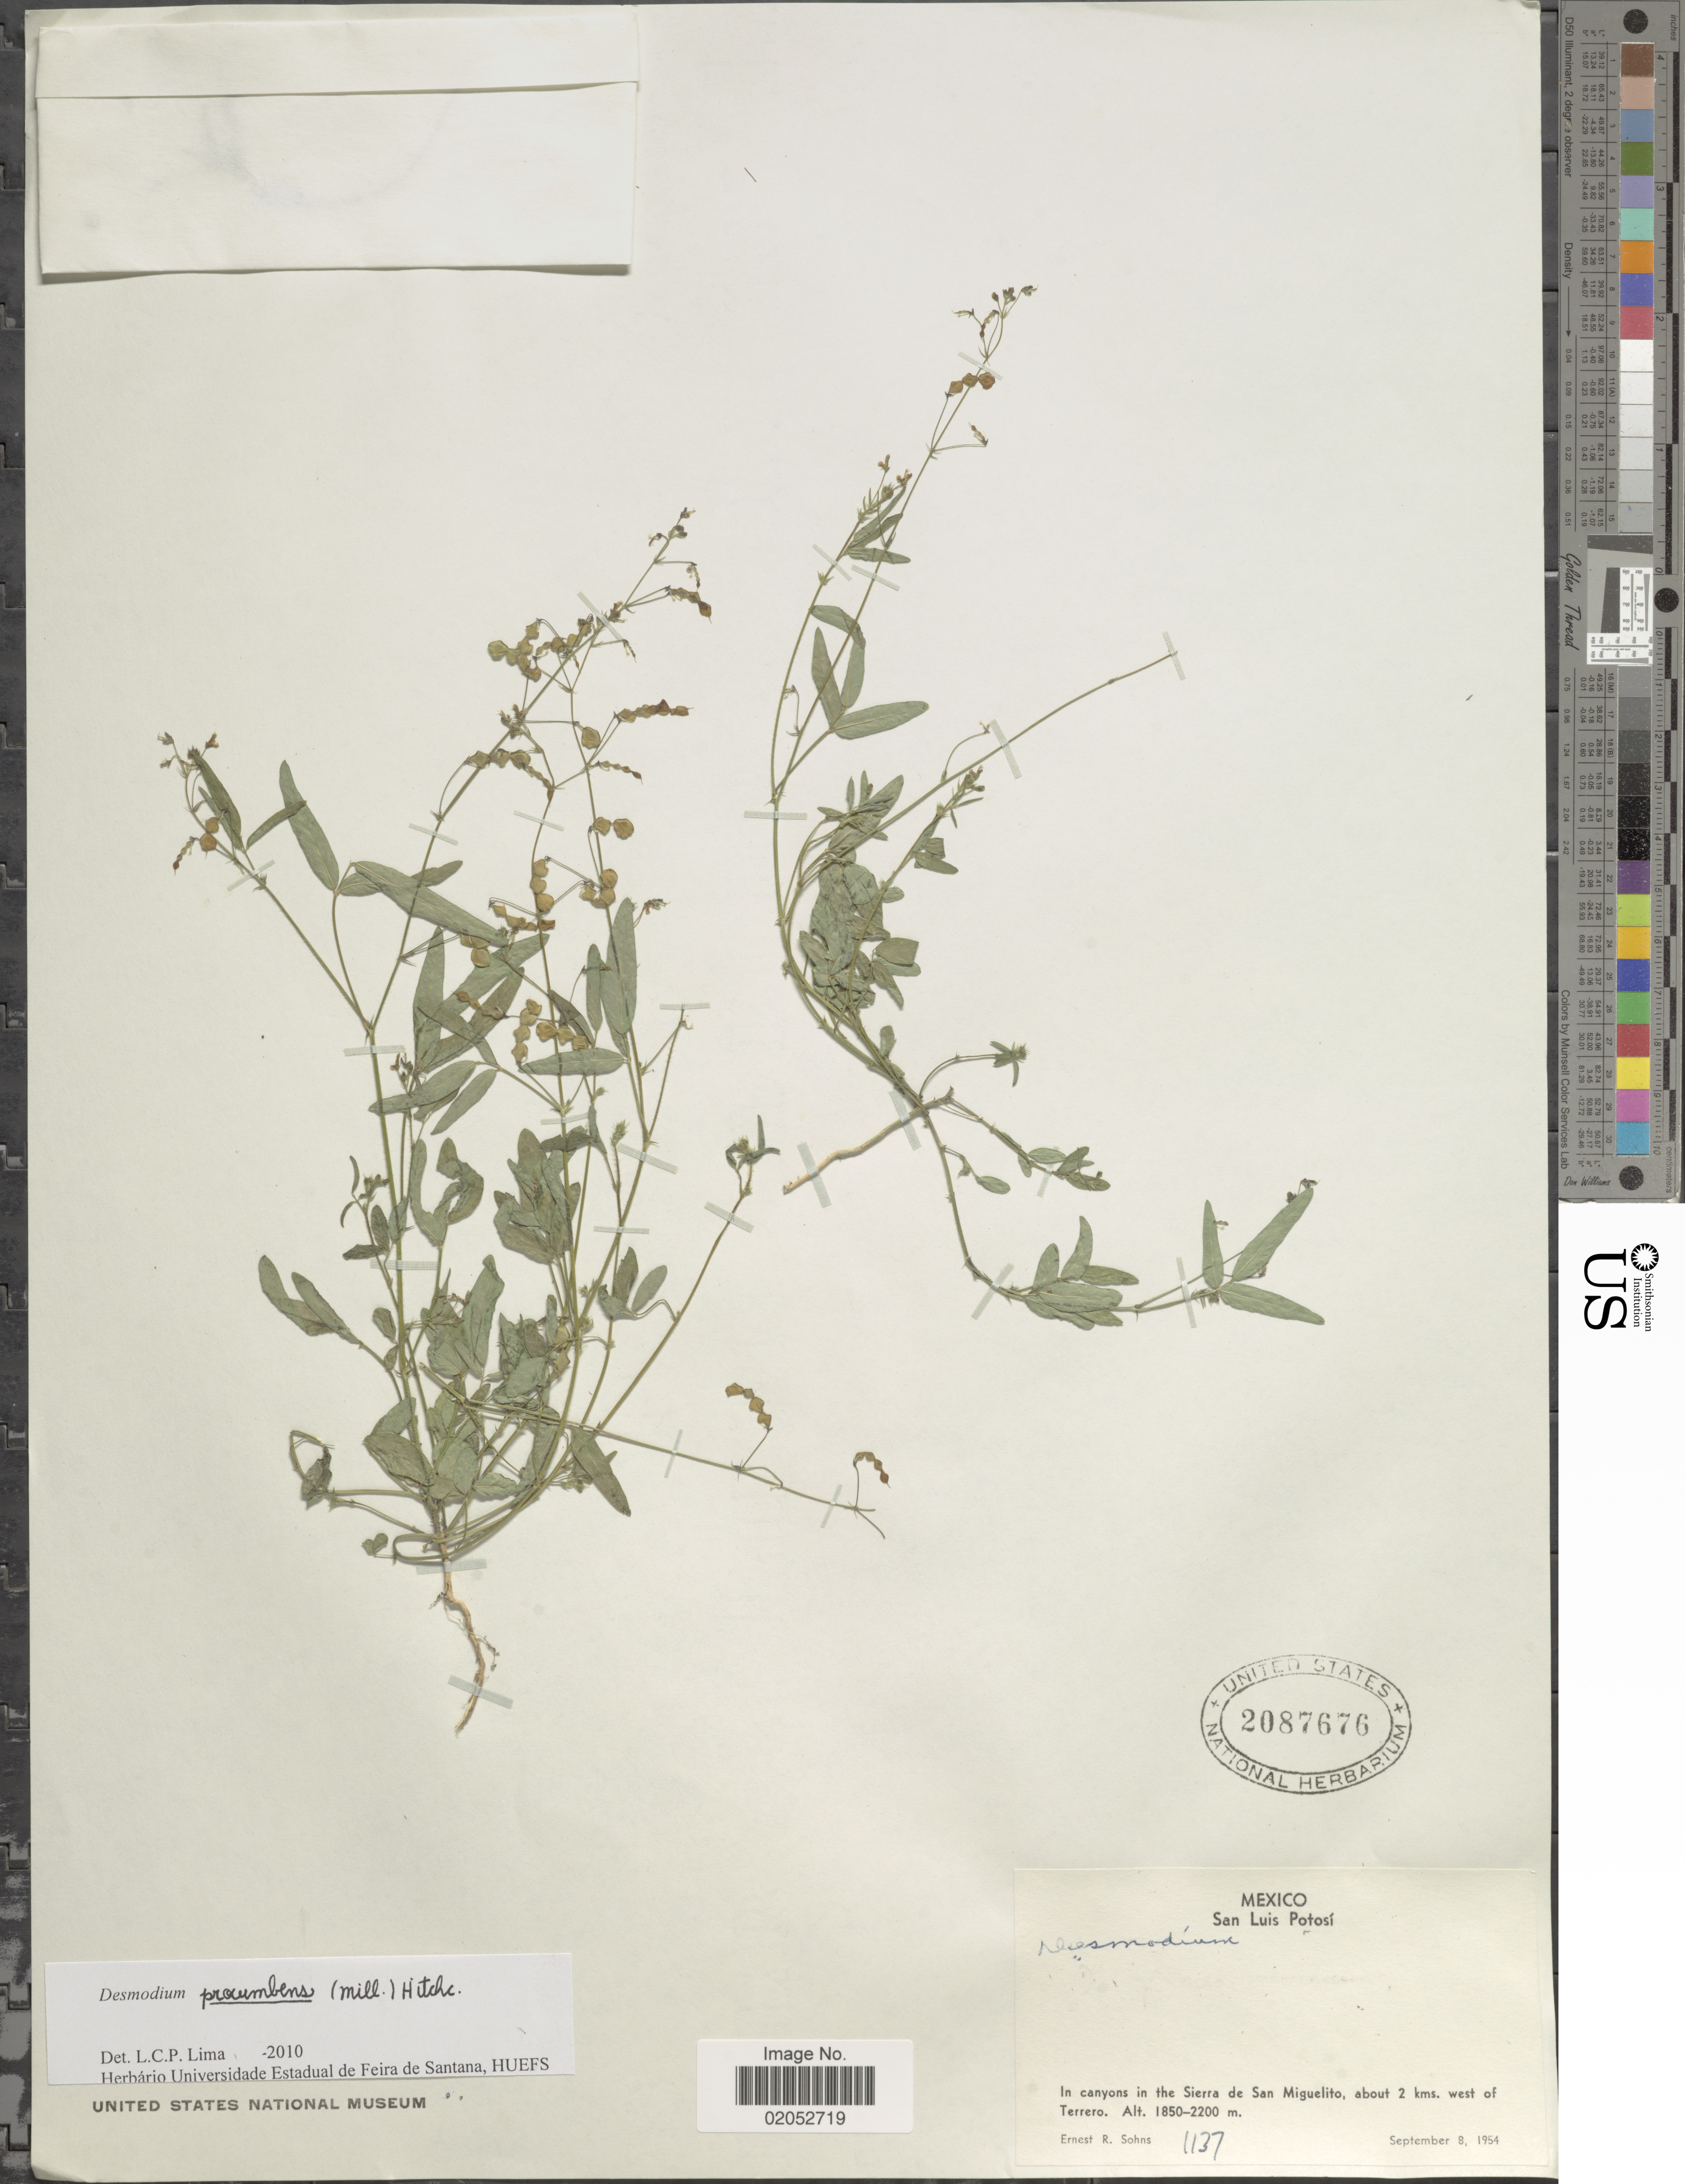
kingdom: Plantae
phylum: Tracheophyta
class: Magnoliopsida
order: Fabales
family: Fabaceae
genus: Desmodium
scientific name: Desmodium procumbens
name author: (Mill.) Hitchc.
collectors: E. R. Sohns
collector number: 1137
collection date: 1954-09-08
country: Mexico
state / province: San Luis Potosí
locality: In canyons in the Sierra de San Miguelito, about 2 kms west of Terrero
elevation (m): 1850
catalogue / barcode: US 2087676